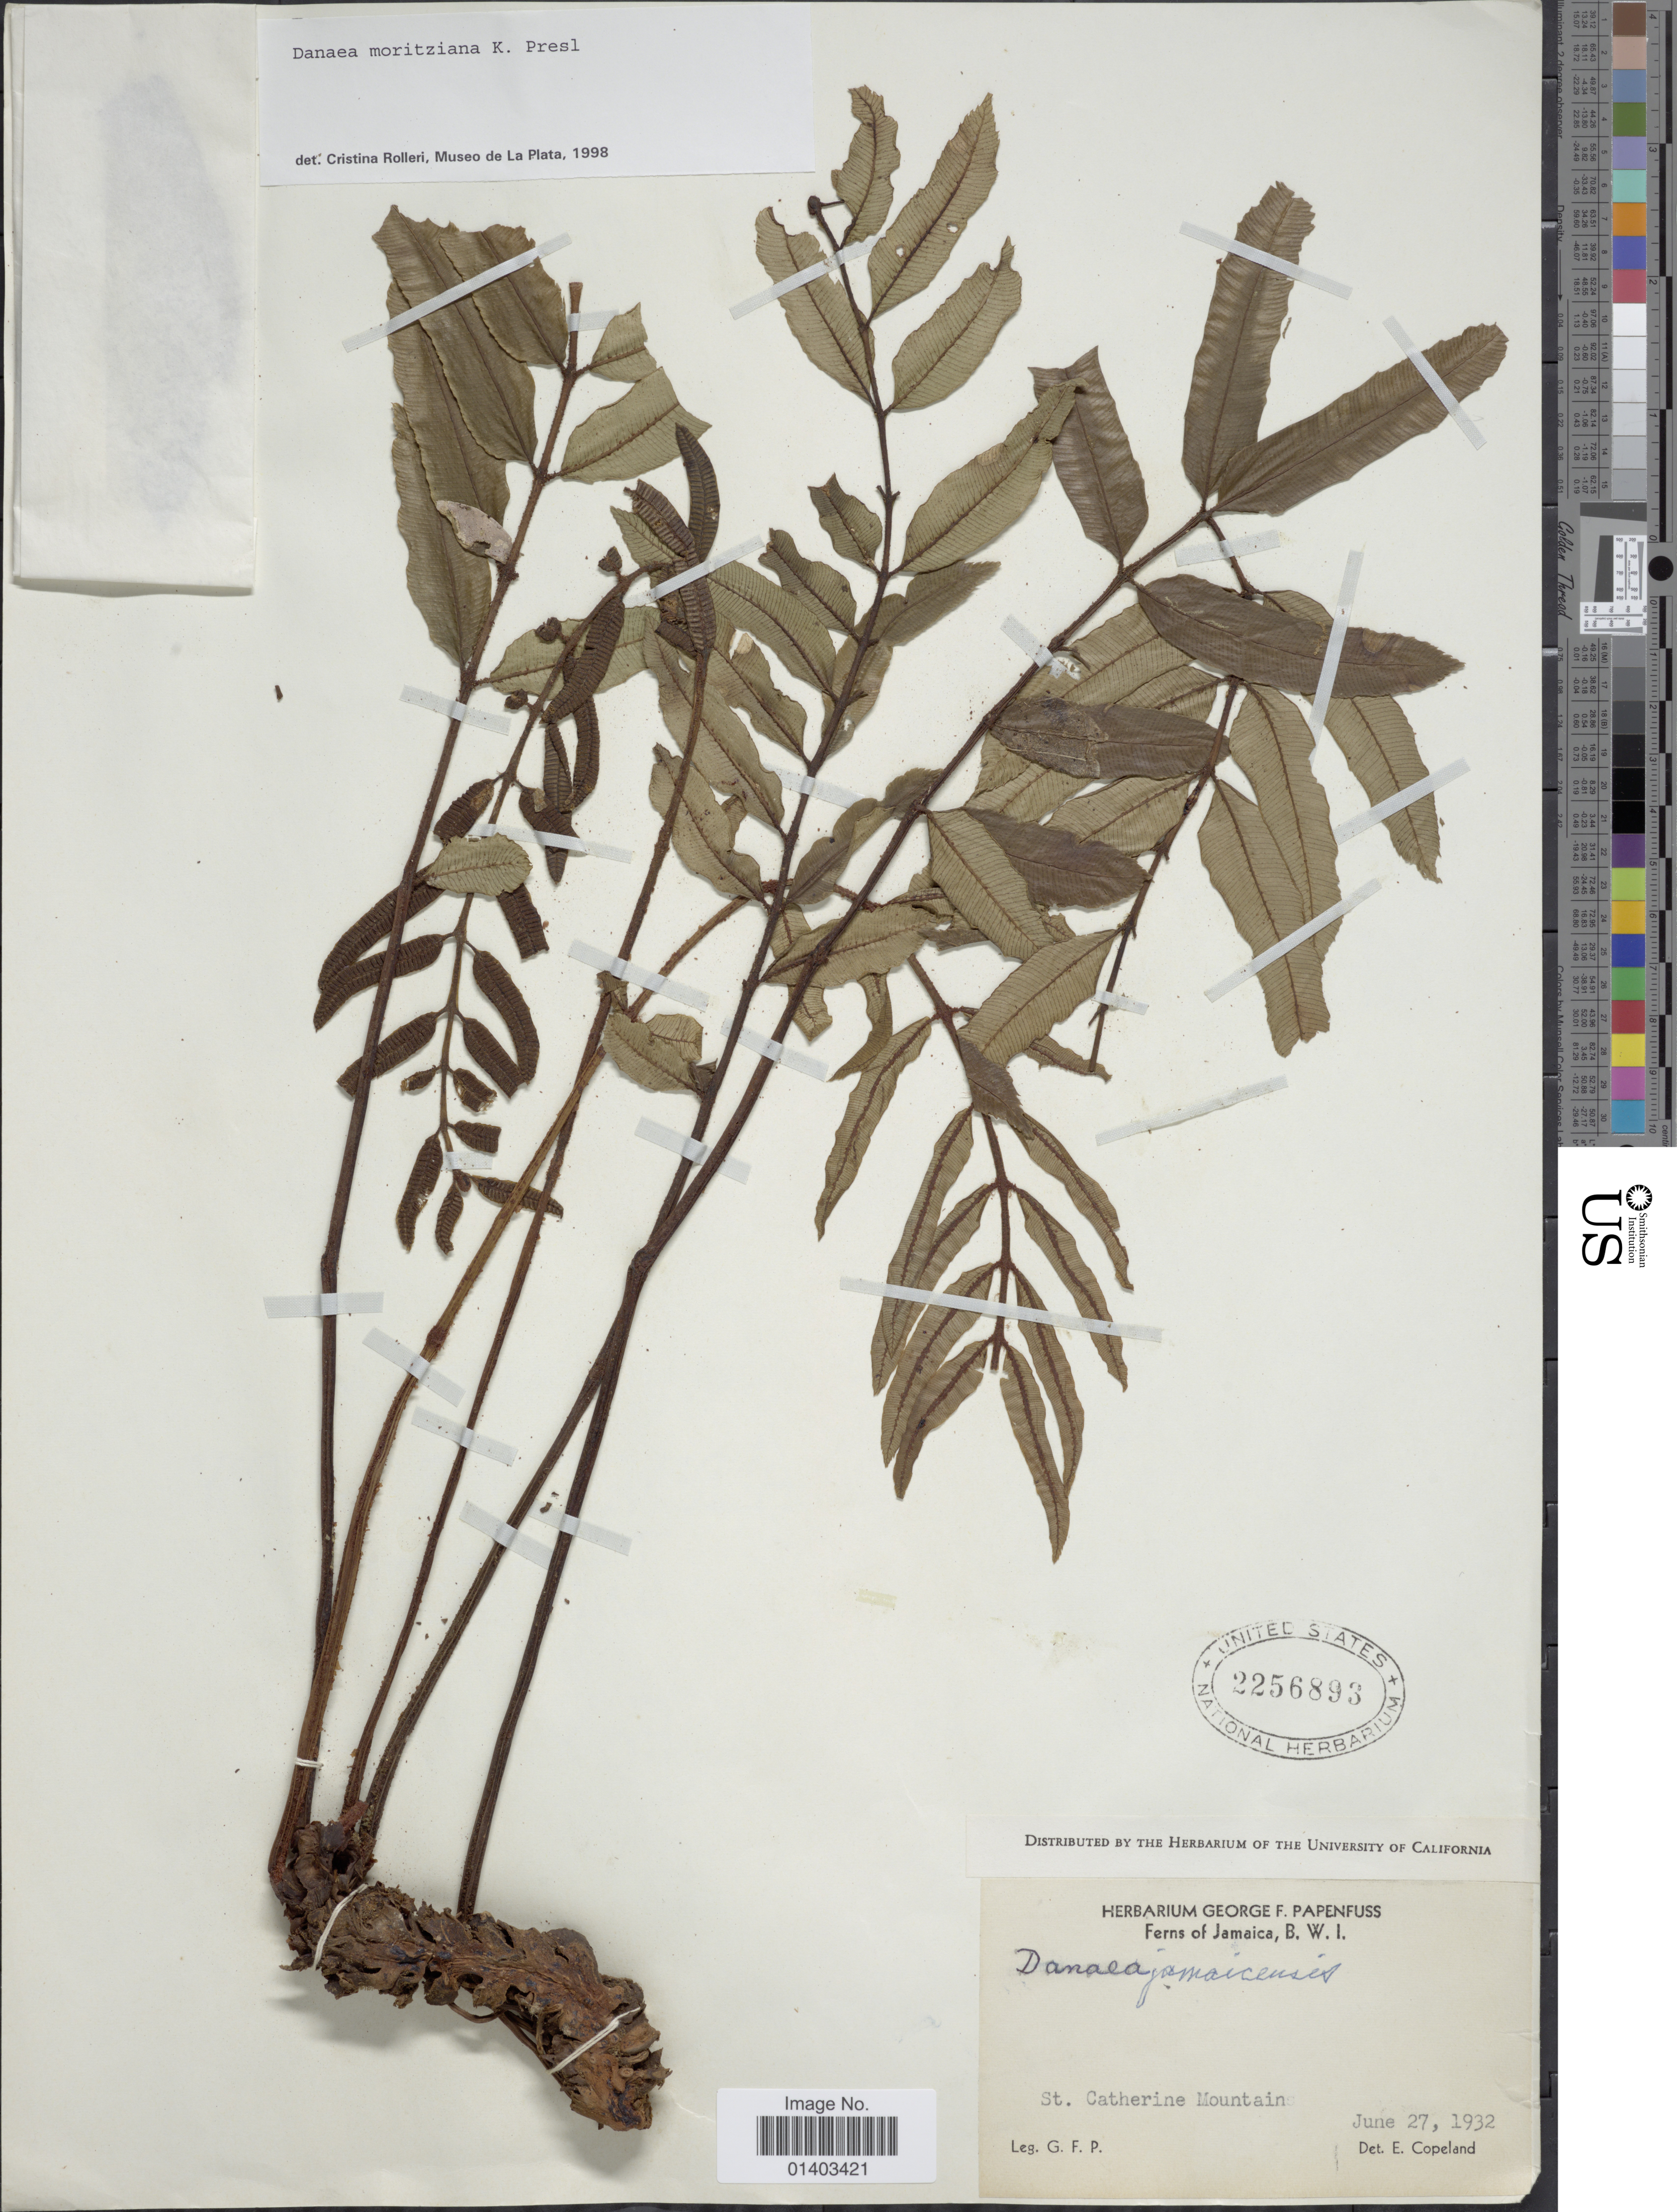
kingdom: Plantae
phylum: Tracheophyta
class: Polypodiopsida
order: Marattiales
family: Marattiaceae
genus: Danaea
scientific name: Danaea moritziana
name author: C. Presl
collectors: G. Papenfuss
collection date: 1932-06-27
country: Jamaica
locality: B.W.I. St Catherine Mountain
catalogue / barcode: US 2256893